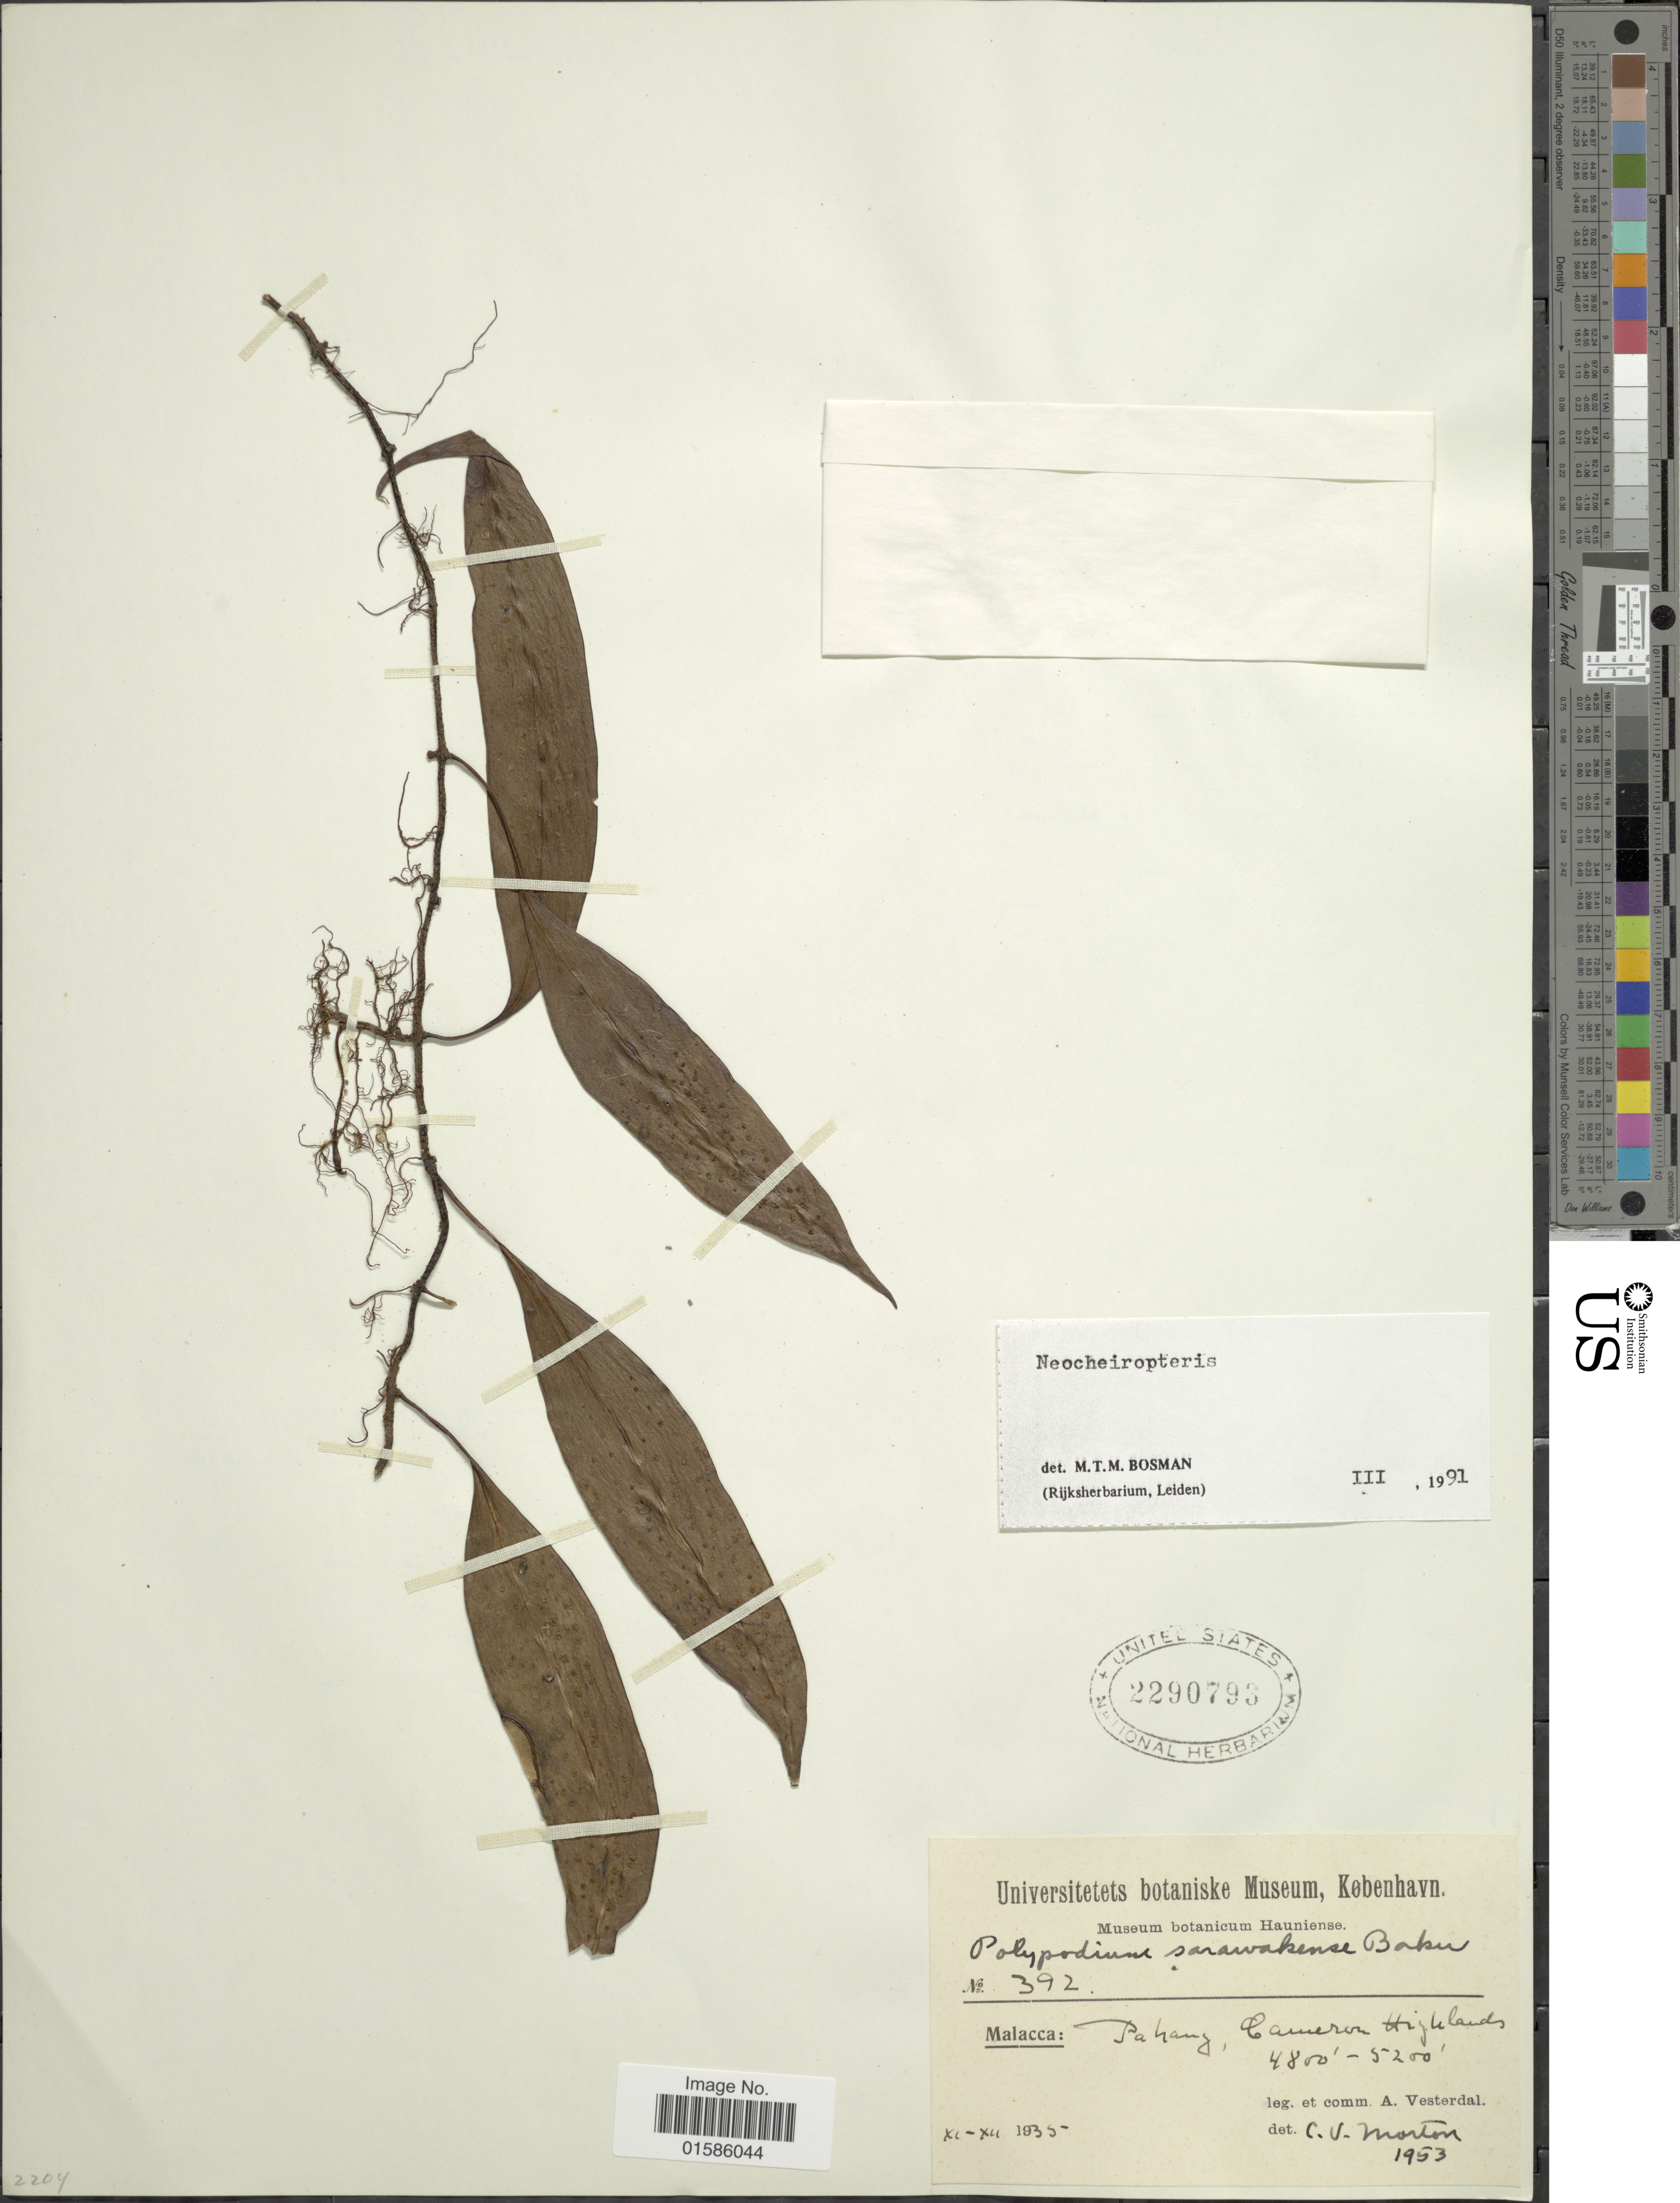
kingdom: Plantae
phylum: Tracheophyta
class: Polypodiopsida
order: Polypodiales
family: Polypodiaceae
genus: Microsorum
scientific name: Microsorum sarawakense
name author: (Baker) Ching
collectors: A. Vesterdal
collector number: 392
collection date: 1935-11/1935-12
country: Malaysia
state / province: Pahang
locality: Malacca: Cameron Highlands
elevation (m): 1463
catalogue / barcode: US 2290793